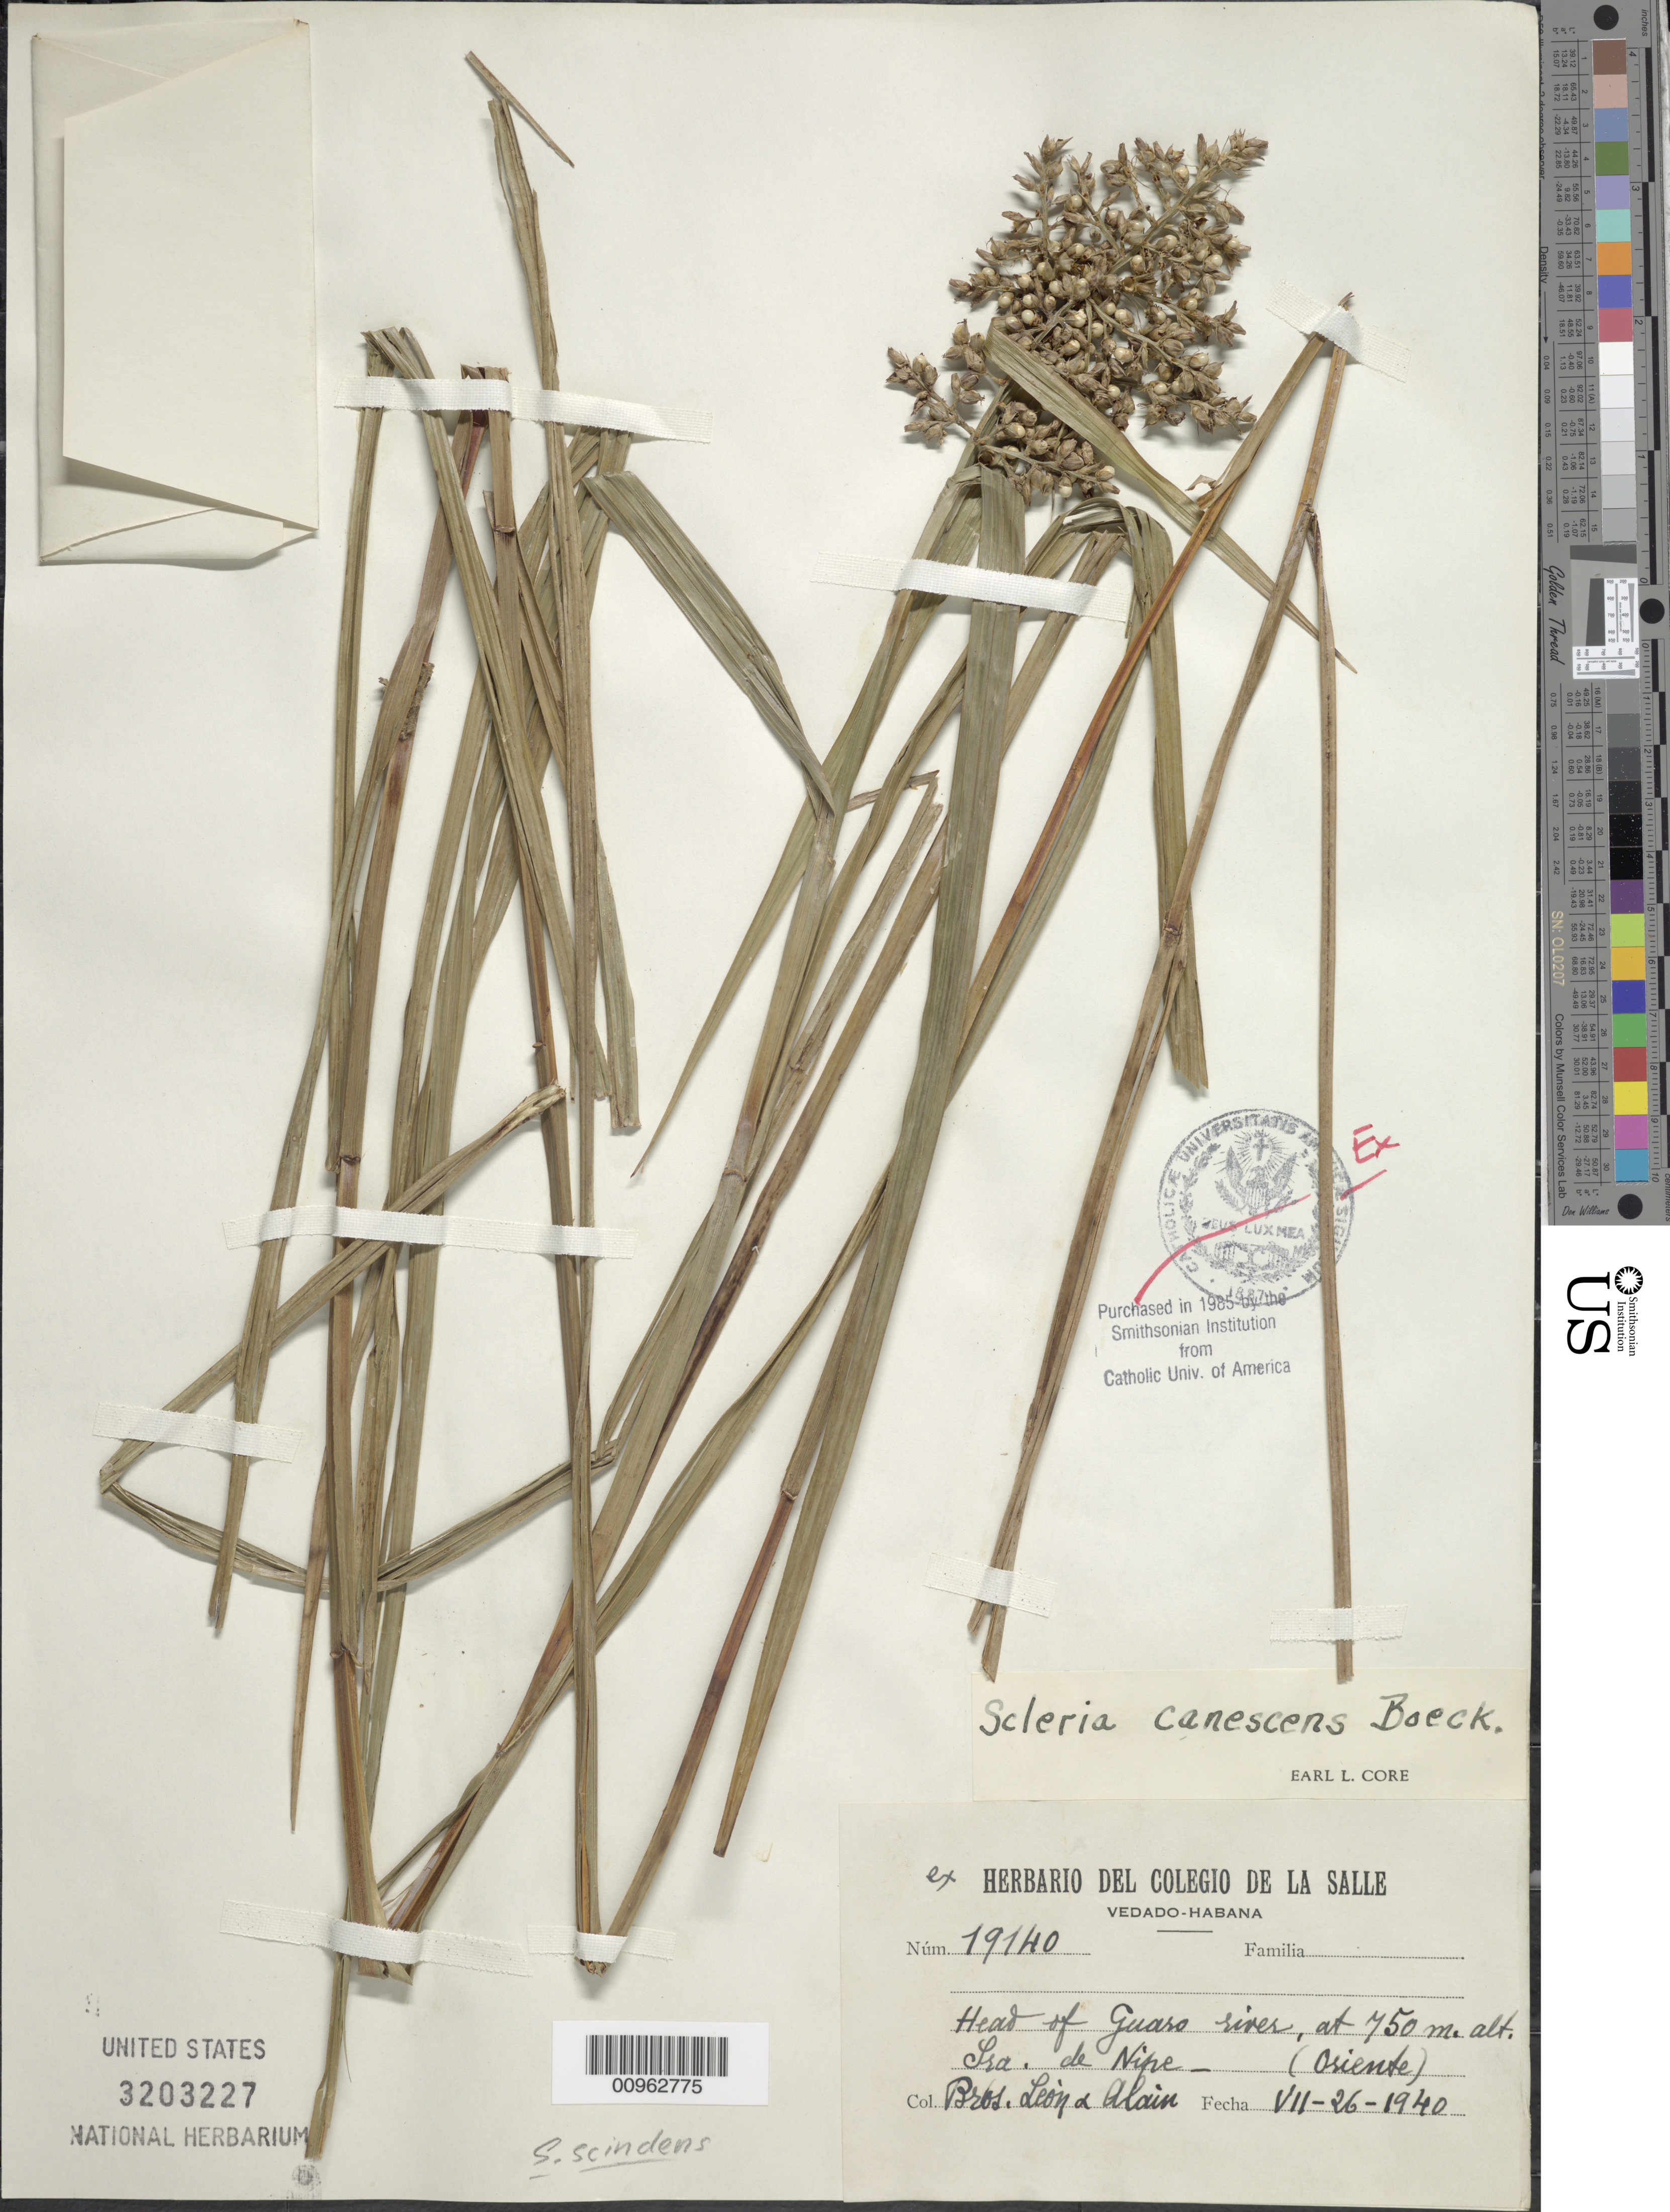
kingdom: Plantae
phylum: Tracheophyta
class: Liliopsida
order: Poales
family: Cyperaceae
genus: Scleria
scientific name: Scleria chlorantha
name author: Boeckeler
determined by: Strong, Mark T., (BOT), Smithsonian Institution - National Museum of Natural History (UNITED STATES)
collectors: Bro. León & A. H. Liogier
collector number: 19140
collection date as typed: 26 Jul 1940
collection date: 1940-07-26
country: Cuba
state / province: Holguín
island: Cuba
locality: Head of Guaro River, Sierra de Nipe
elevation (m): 750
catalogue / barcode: US 3203227